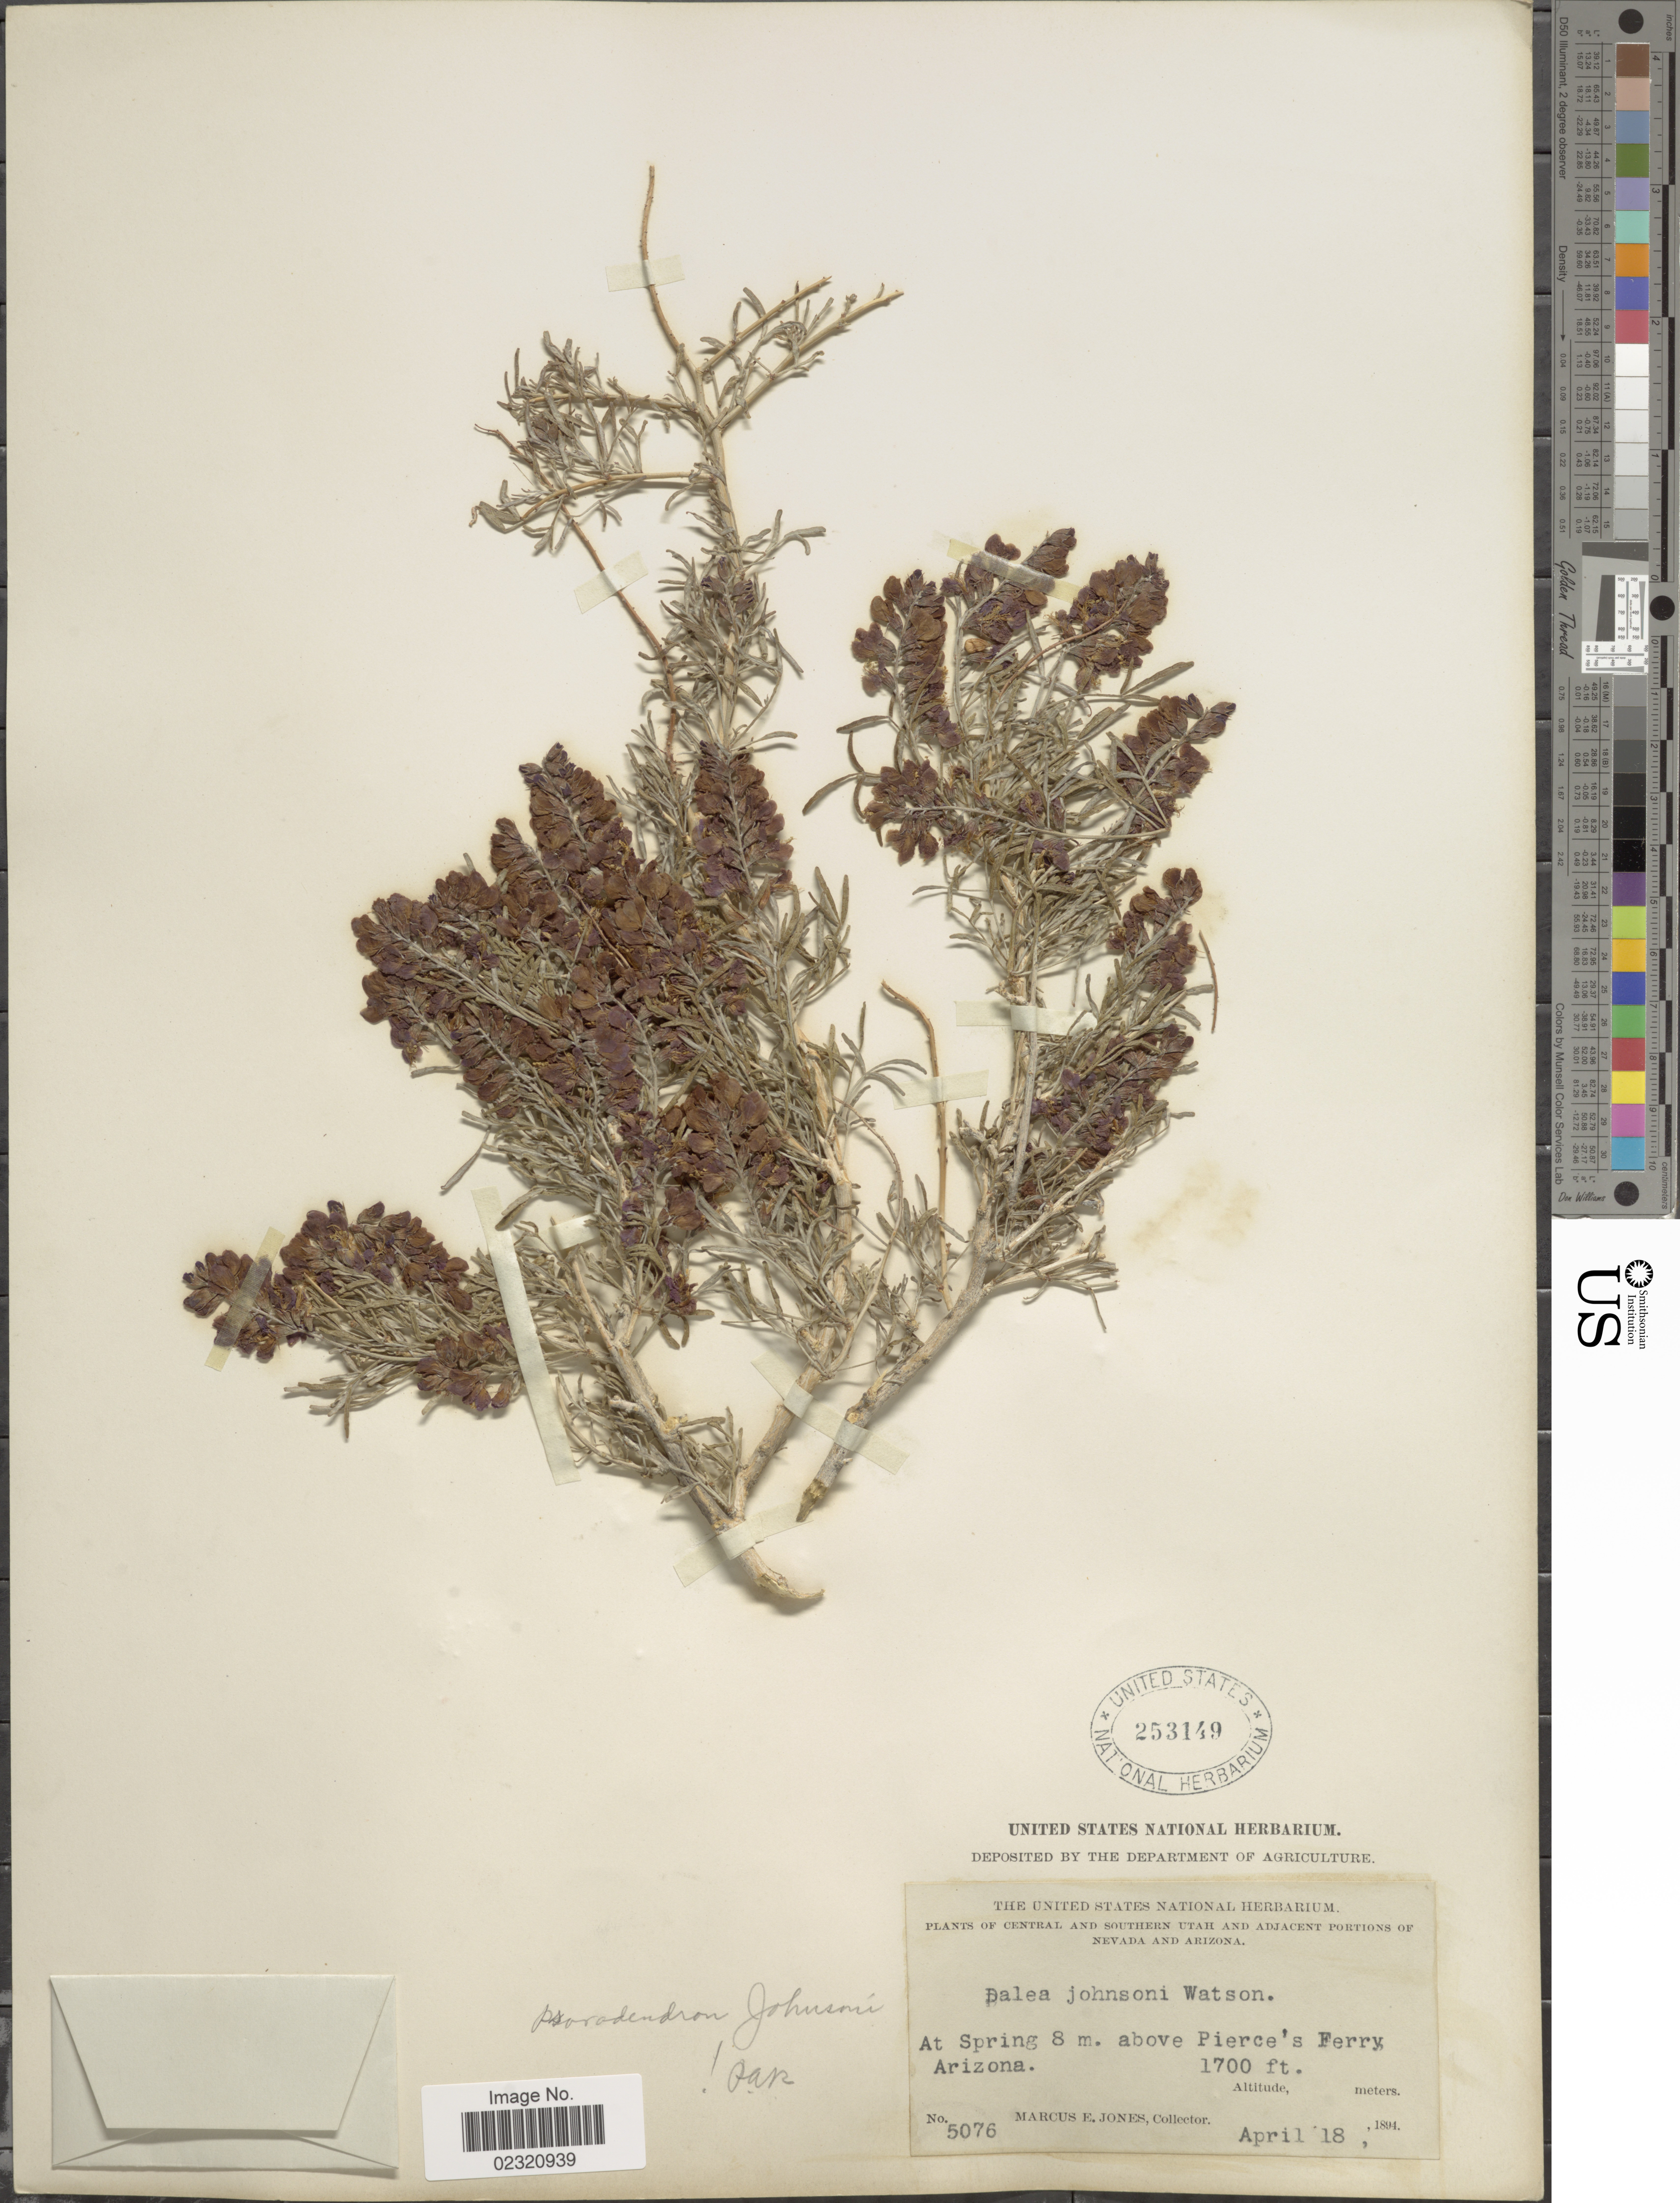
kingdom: Plantae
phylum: Tracheophyta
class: Magnoliopsida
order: Fabales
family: Fabaceae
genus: Psorothamnus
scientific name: Psorothamnus fremontii var. attenuatus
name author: Barneby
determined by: Strong, Mark T., (BOT), Smithsonian Institution - National Museum of Natural History (UNITED STATES)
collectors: M. E. Jones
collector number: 5076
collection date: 1894-04-18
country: United States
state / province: Arizona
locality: Central and Southern Utah and Adjacent Portions of Nevada and Arizona, At Spring 8 m. above Pierce's Ferry, Arizona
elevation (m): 518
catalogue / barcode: US 253149